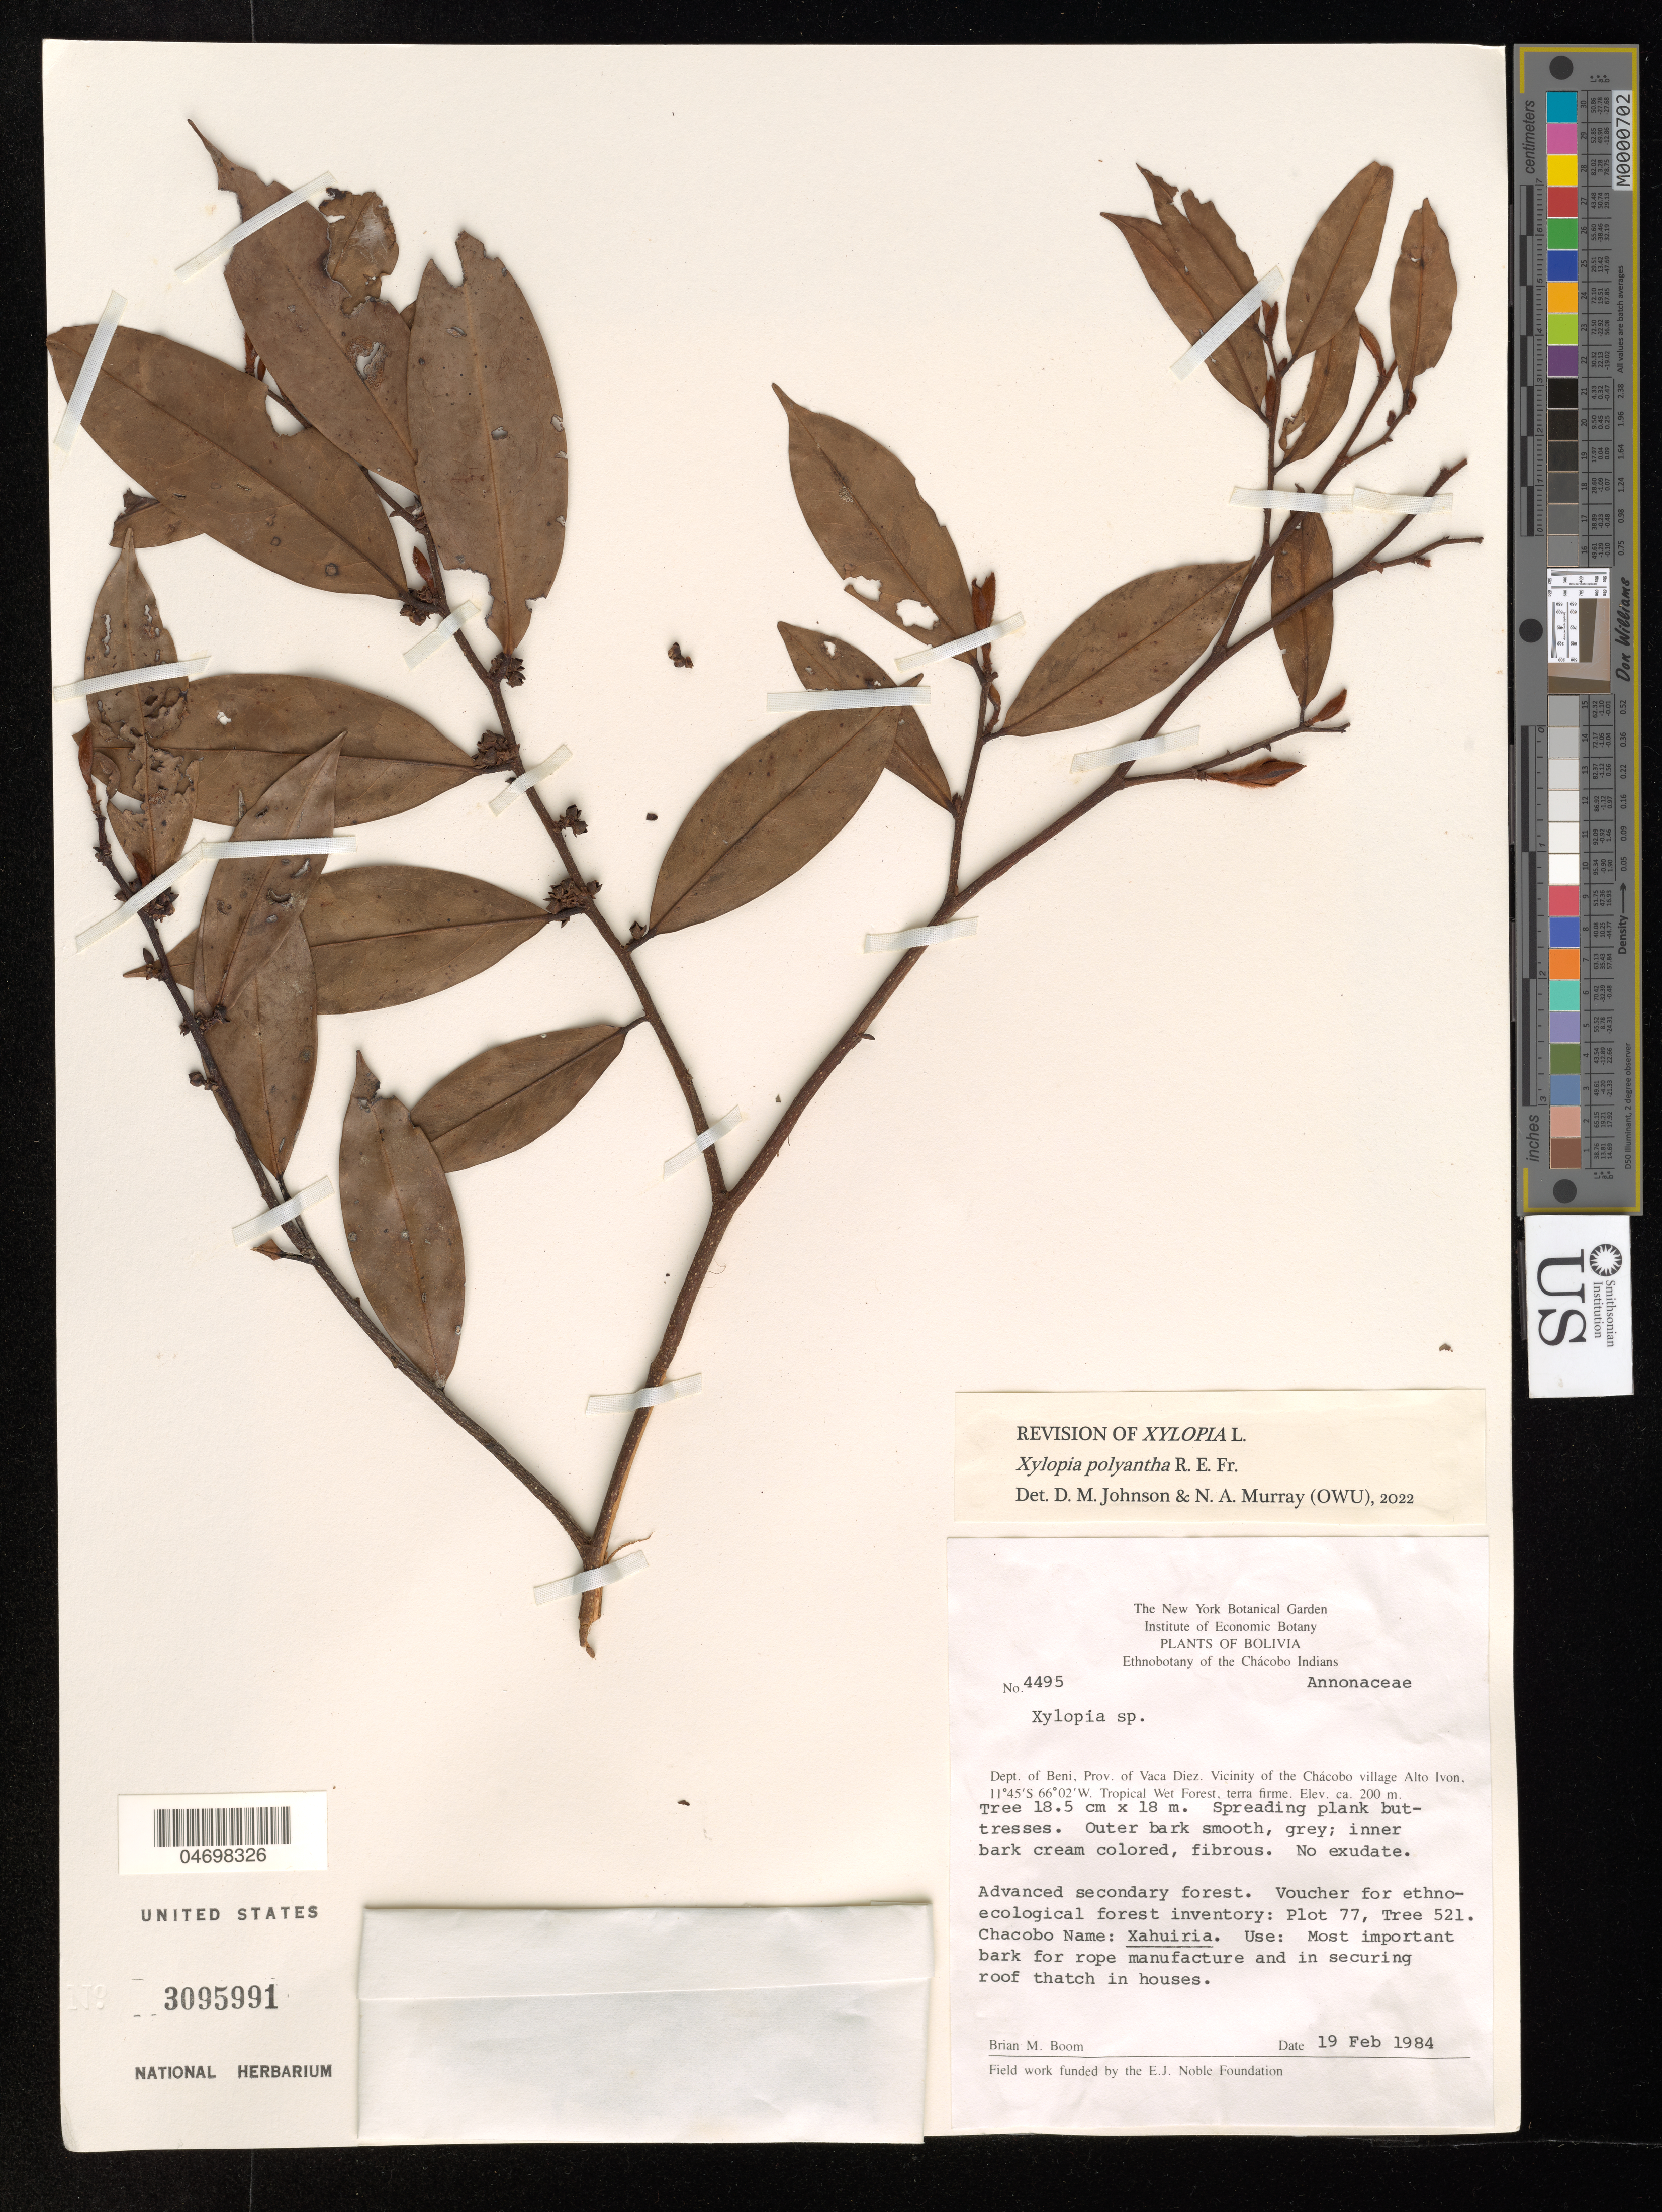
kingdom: Plantae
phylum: Tracheophyta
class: Magnoliopsida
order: Magnoliales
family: Annonaceae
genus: Xylopia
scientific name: Xylopia polyantha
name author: R.E. Fr.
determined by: Johnson, D. M.; Murray, N. A.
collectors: B. M. Boom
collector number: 4495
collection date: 1984-02-19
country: Bolivia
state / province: Beni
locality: Dept. of Beni, Prov. of Vaca Diez. Vicinity of the Chácobo village Alto Ivon.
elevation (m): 200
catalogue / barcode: US 3095991